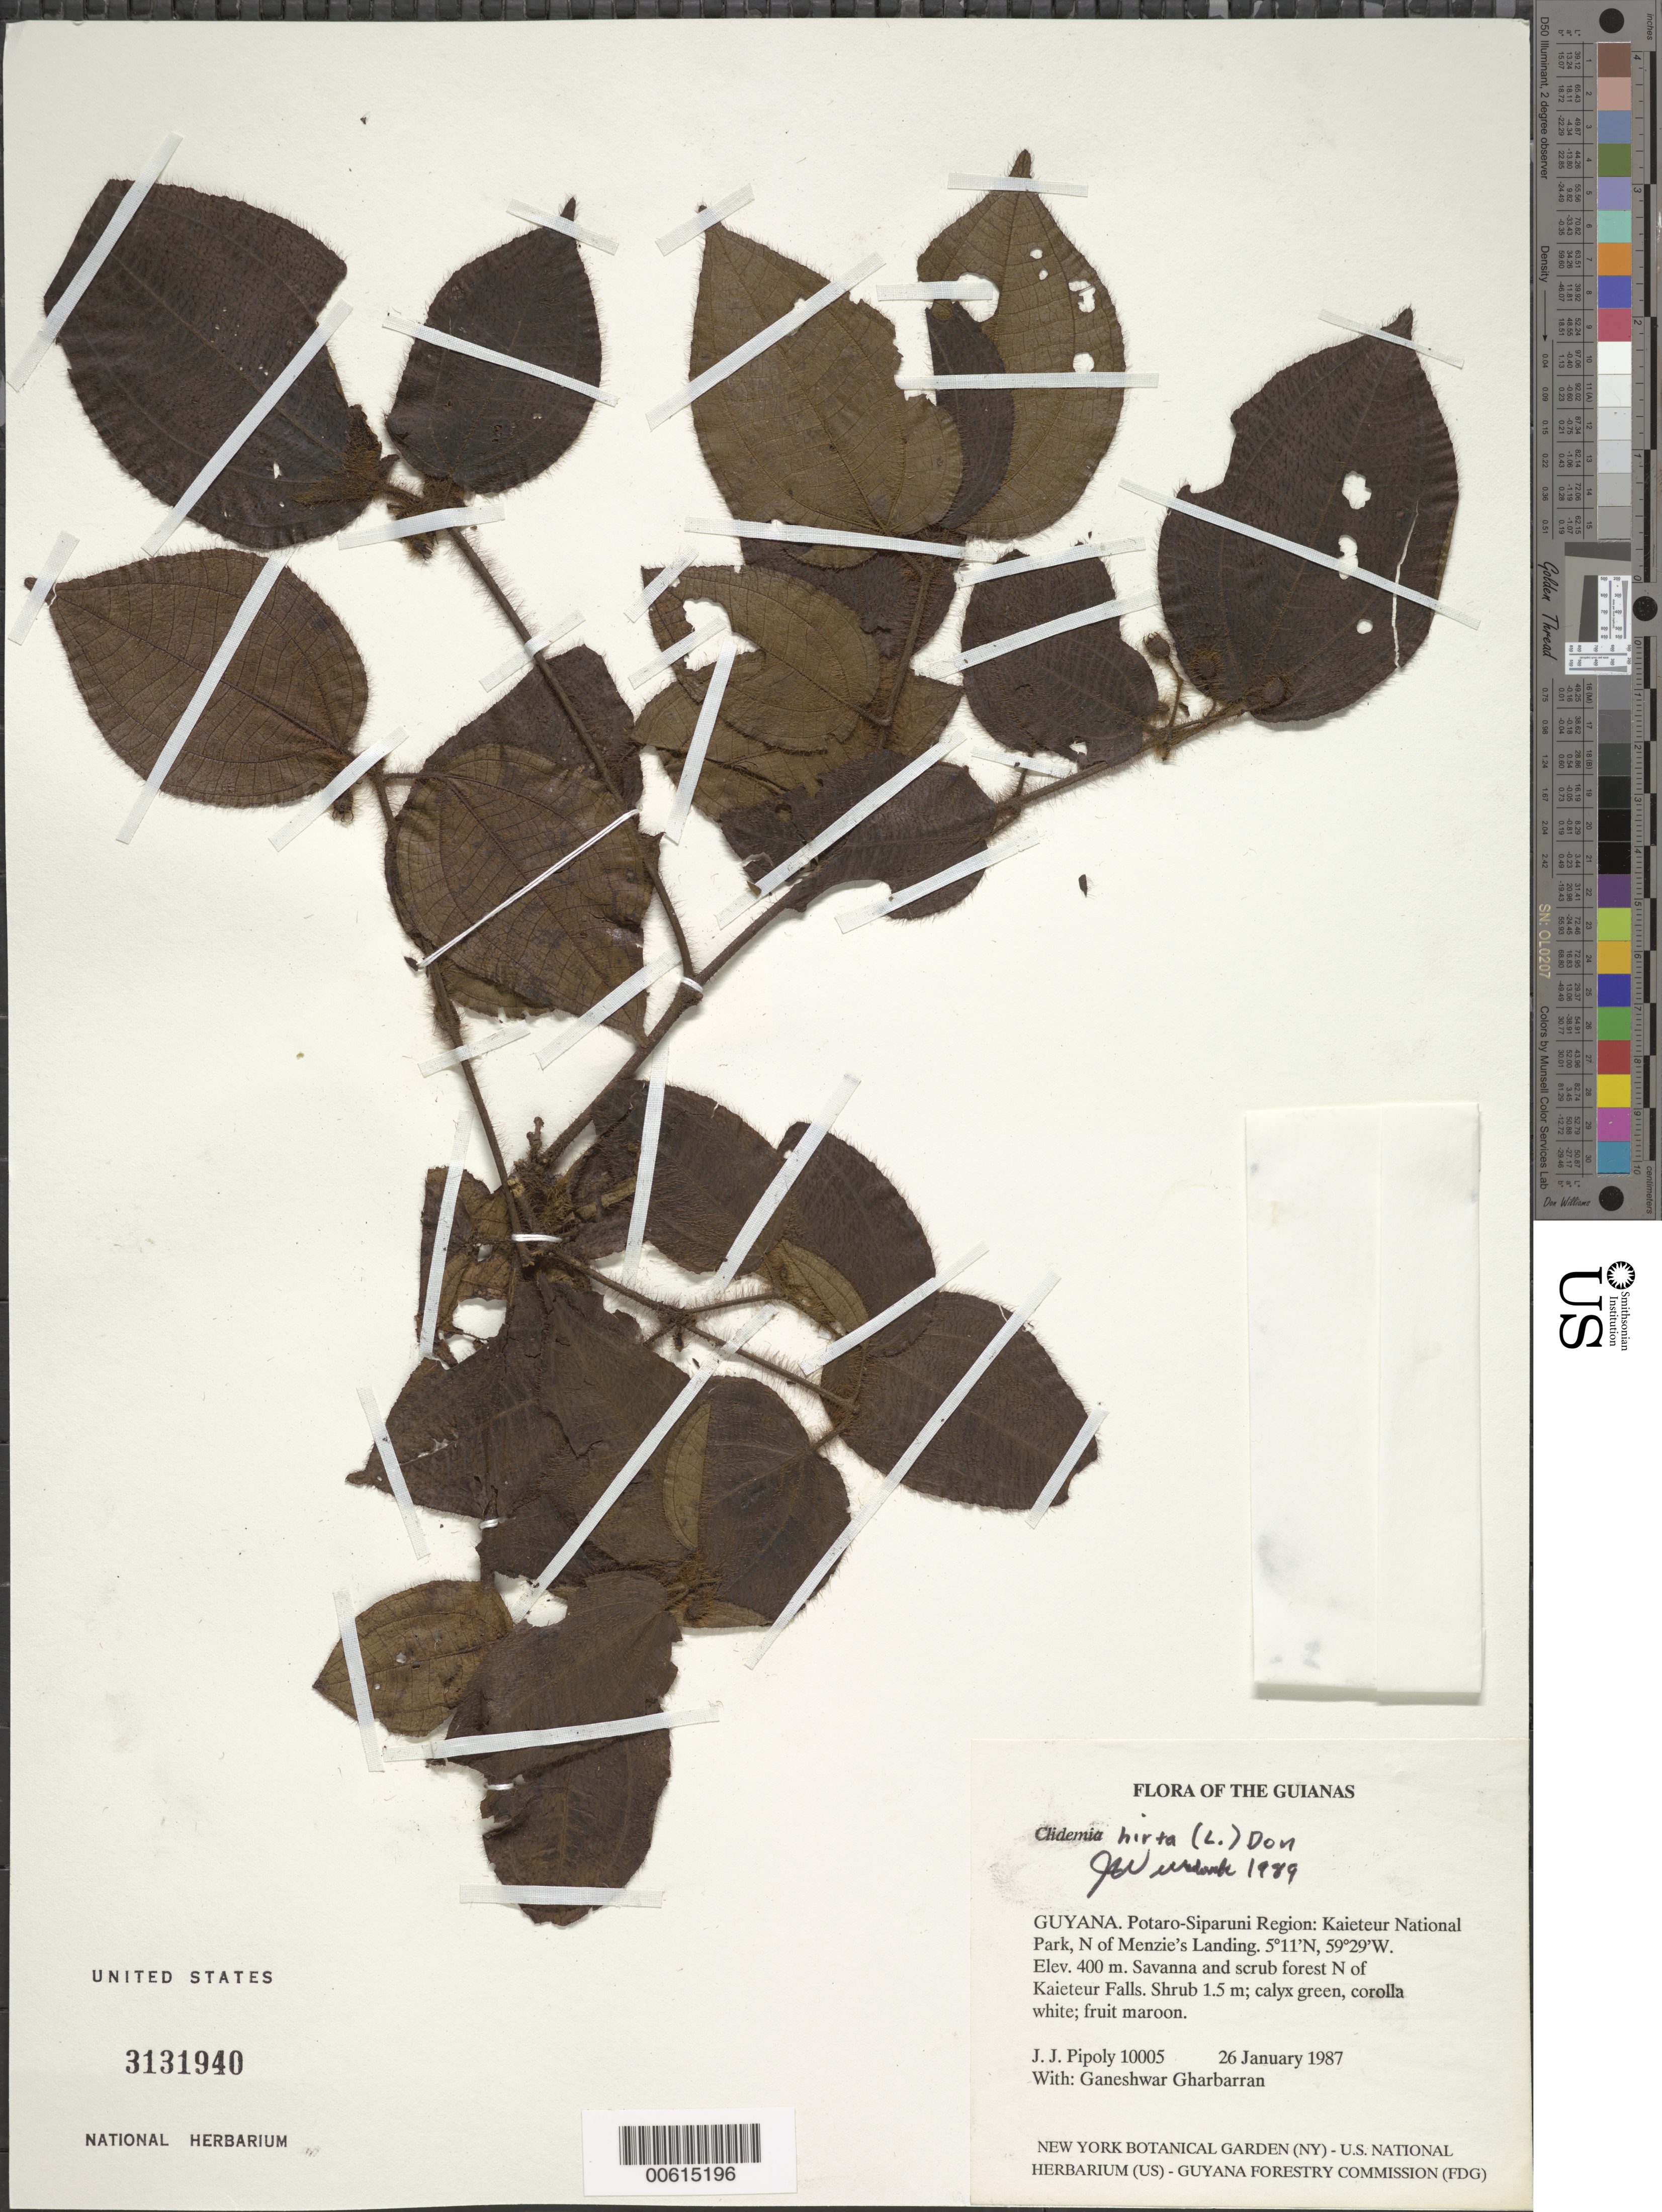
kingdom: Plantae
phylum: Tracheophyta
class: Magnoliopsida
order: Myrtales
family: Melastomataceae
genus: Clidemia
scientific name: Clidemia hirta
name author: (L.) D. Don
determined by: Wurdack, John J., (US), US (UNITED STATES)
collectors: J. J. Pipoly & G. Gharbarran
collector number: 10005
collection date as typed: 26 January 1987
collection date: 1987-01-26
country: Guyana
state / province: Potaro-Siparuni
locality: Kaieteur National Park; N of Menzie's Landing and Kaieteur Falls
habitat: Savanna and scrub forest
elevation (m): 400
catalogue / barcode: US 3131940